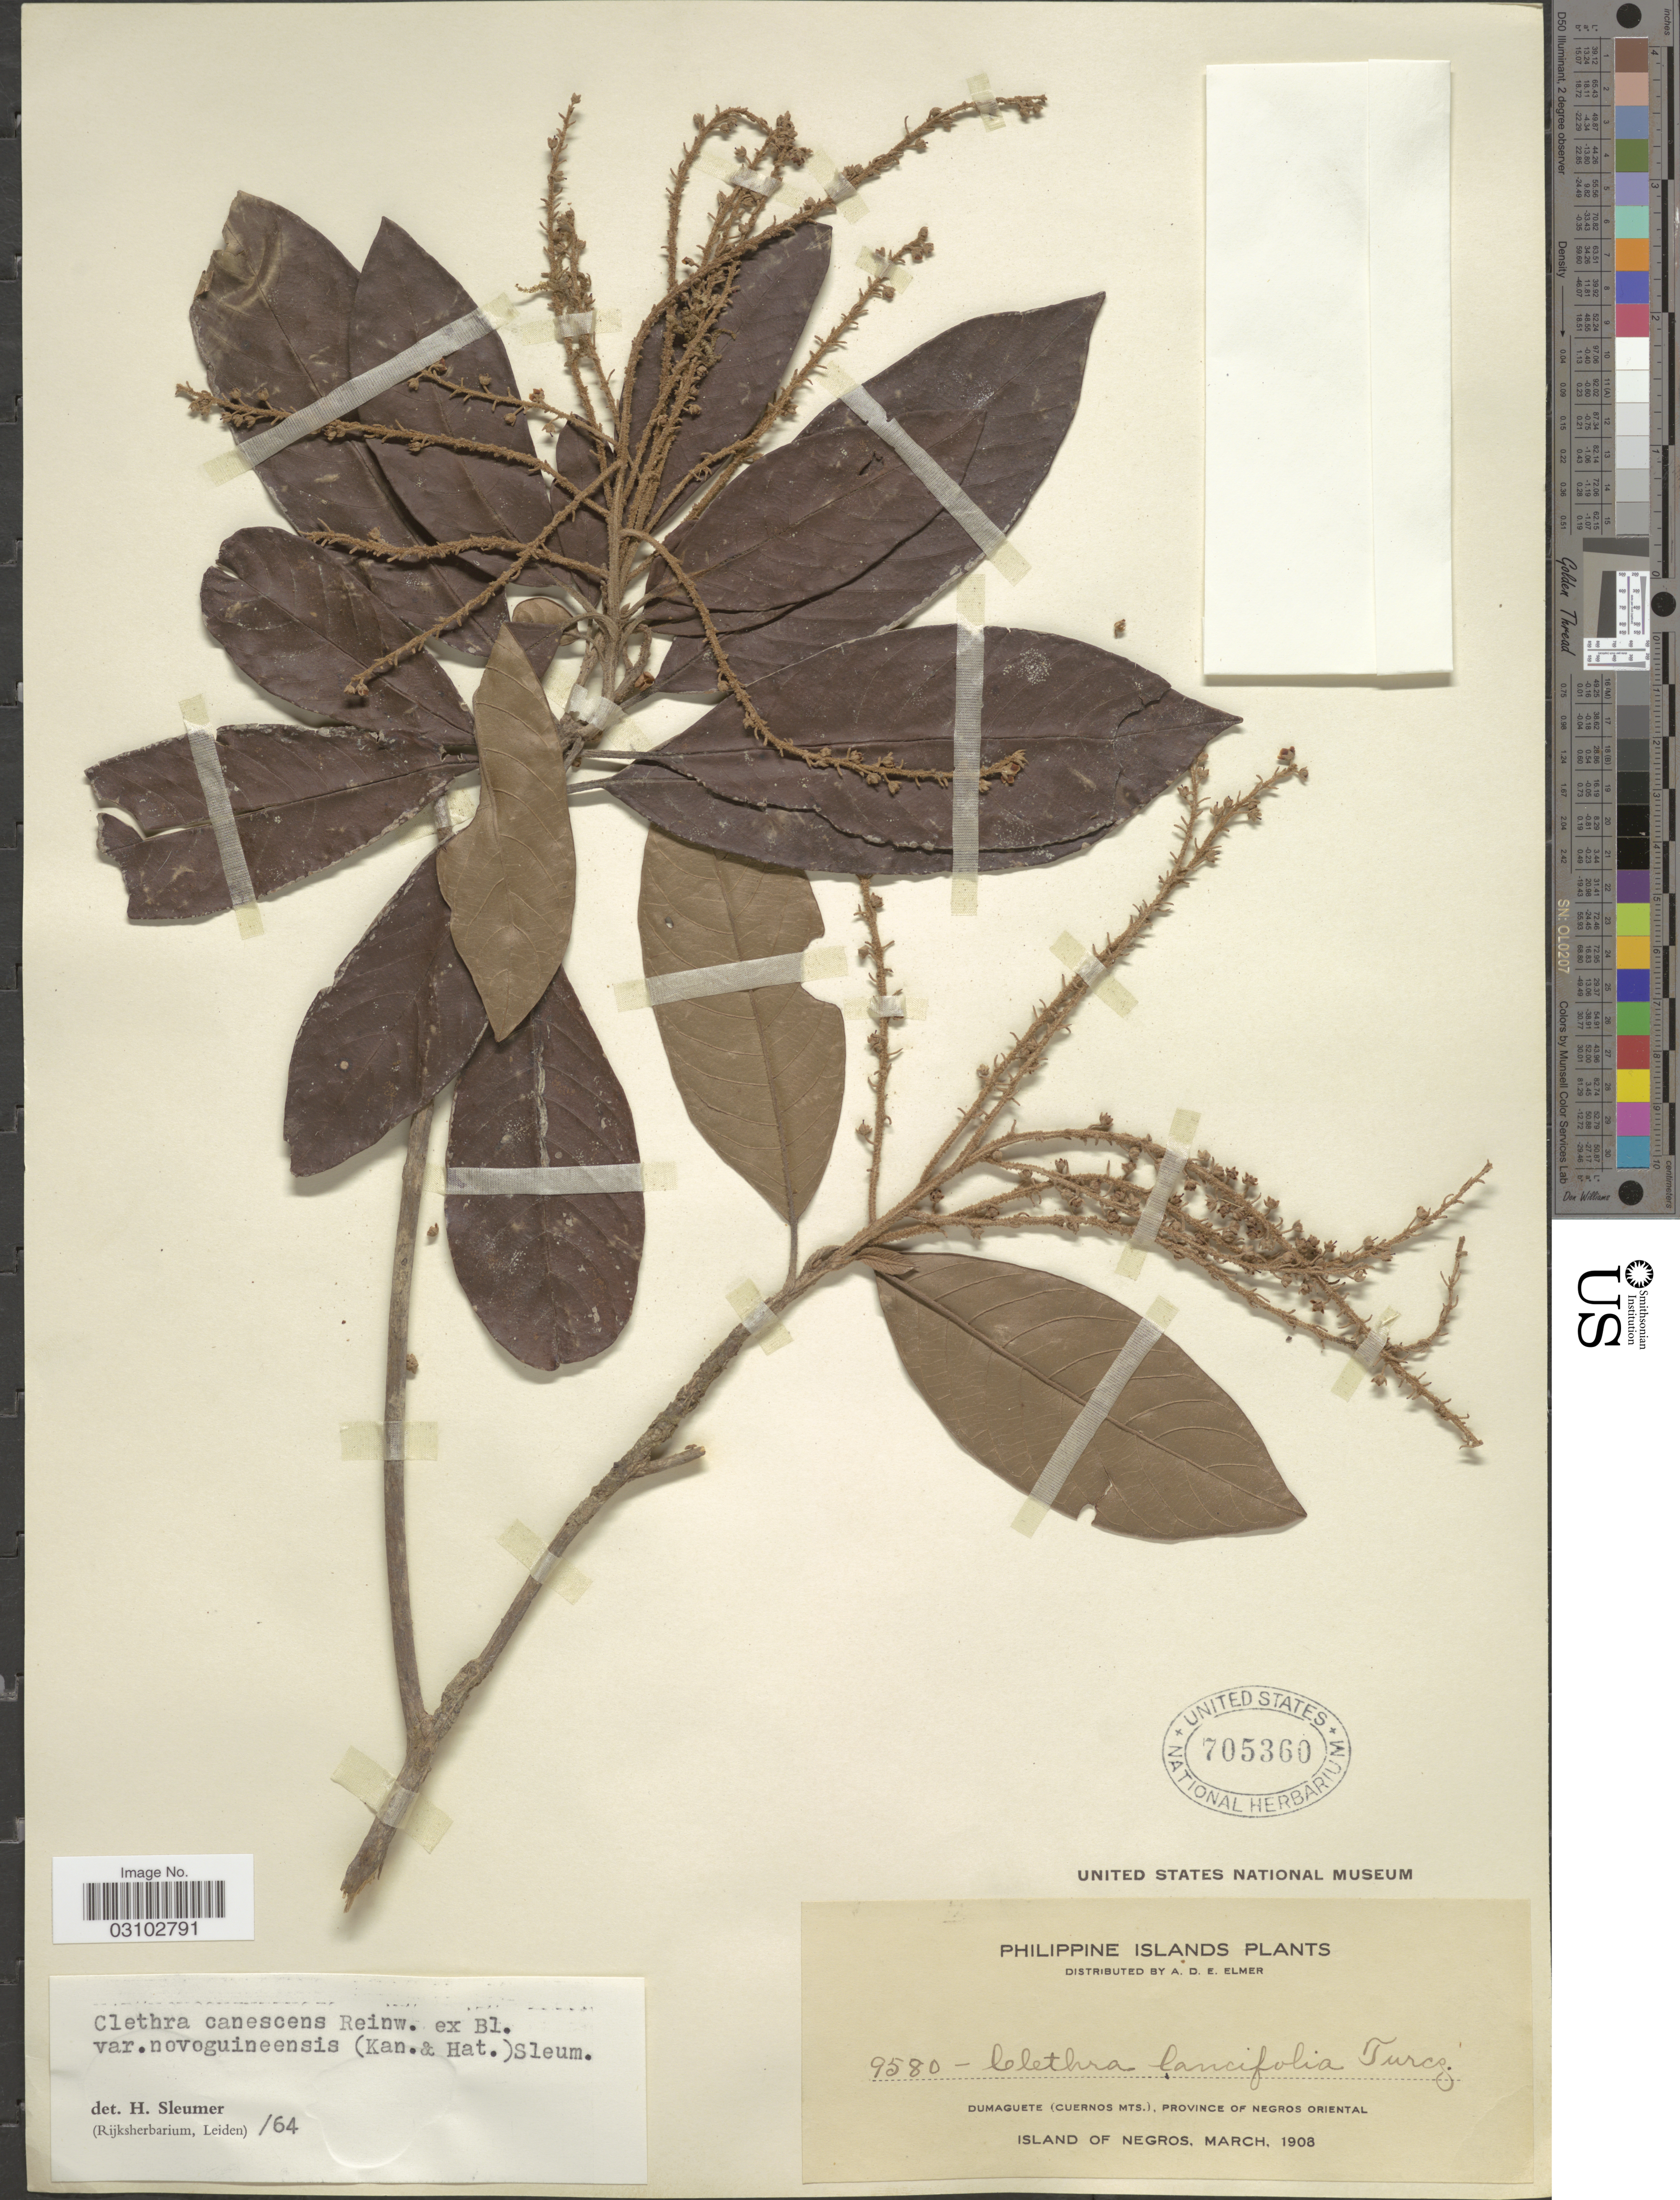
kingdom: Plantae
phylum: Tracheophyta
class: Magnoliopsida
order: Ericales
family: Clethraceae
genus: Clethra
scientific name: Clethra canescens var. novoguineensis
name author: (Kaneh. & Hatus.) Sleumer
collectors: A. D. E. Elmer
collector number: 9580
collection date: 1908-03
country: Philippines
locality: Philippine Islands. Dumaguete (Cuernos Mts.), Province of Negros Oriental. Island of Negros.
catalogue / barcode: US 705360